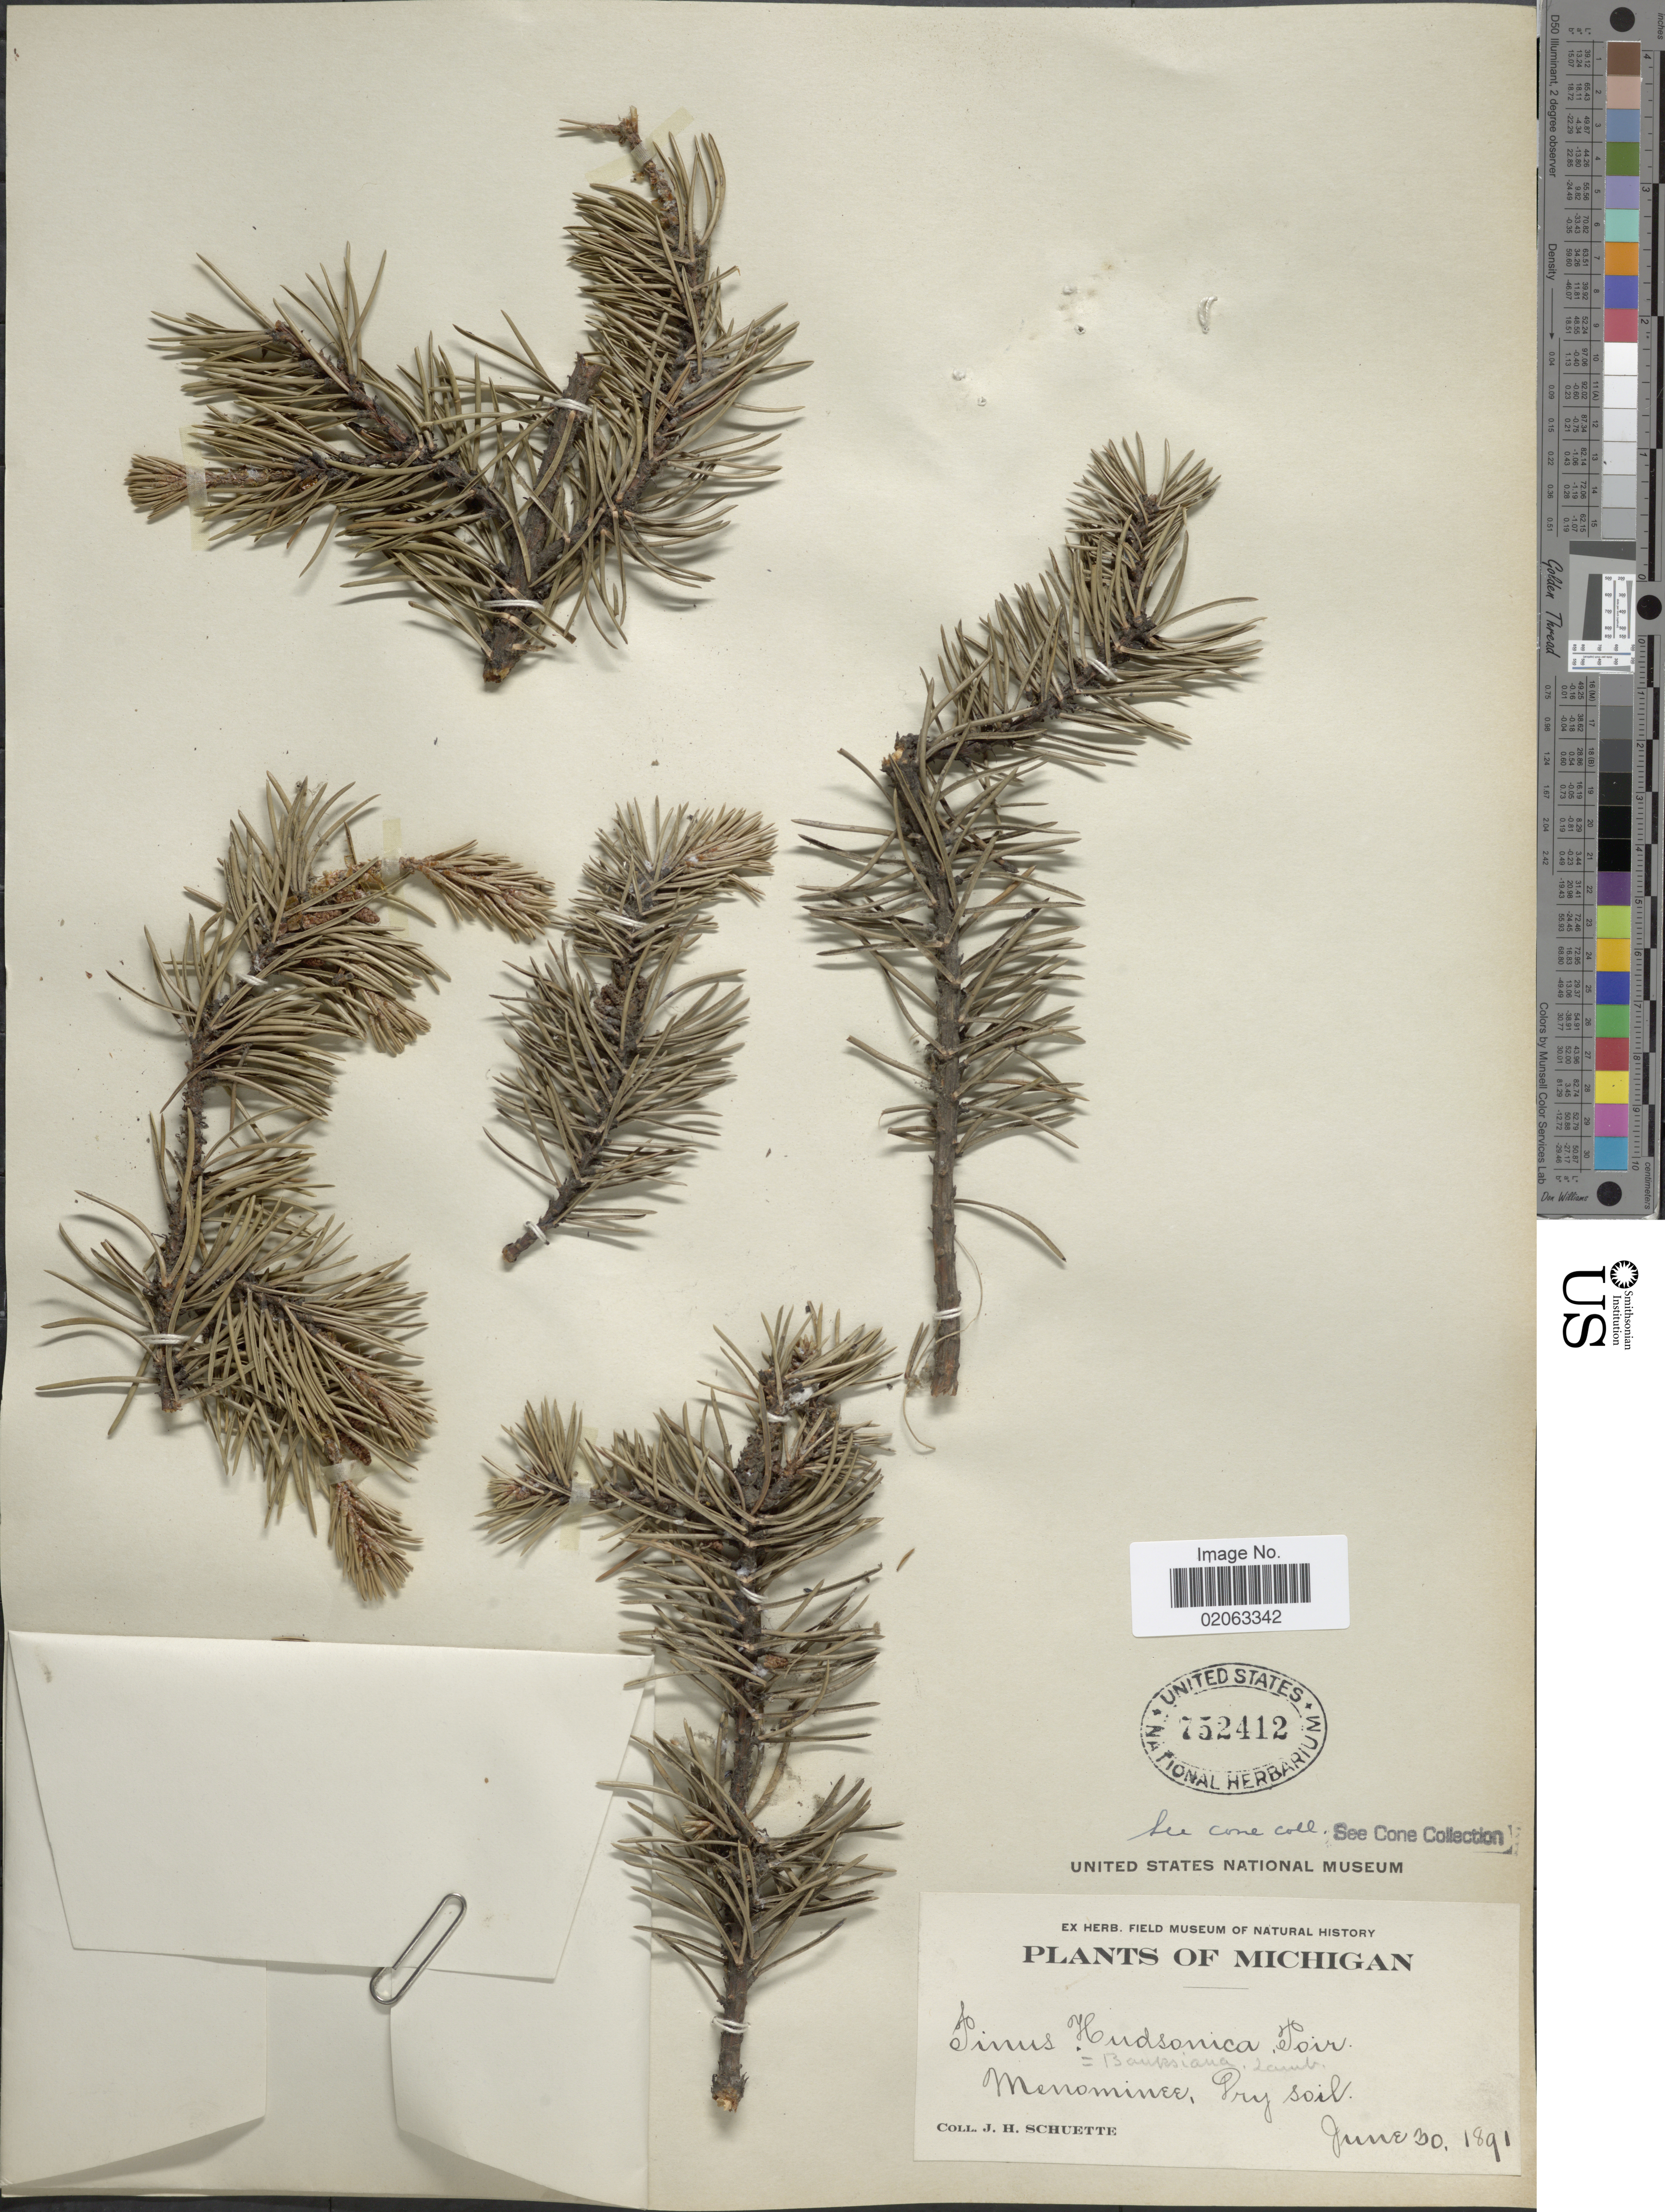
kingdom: Plantae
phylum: Tracheophyta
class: Pinopsida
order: Pinales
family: Pinaceae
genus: Pinus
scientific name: Pinus banksiana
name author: Lamb.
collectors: J. H. Schuette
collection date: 1891-06-30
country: United States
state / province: Michigan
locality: Menominee, Dry soil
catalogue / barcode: US 752412